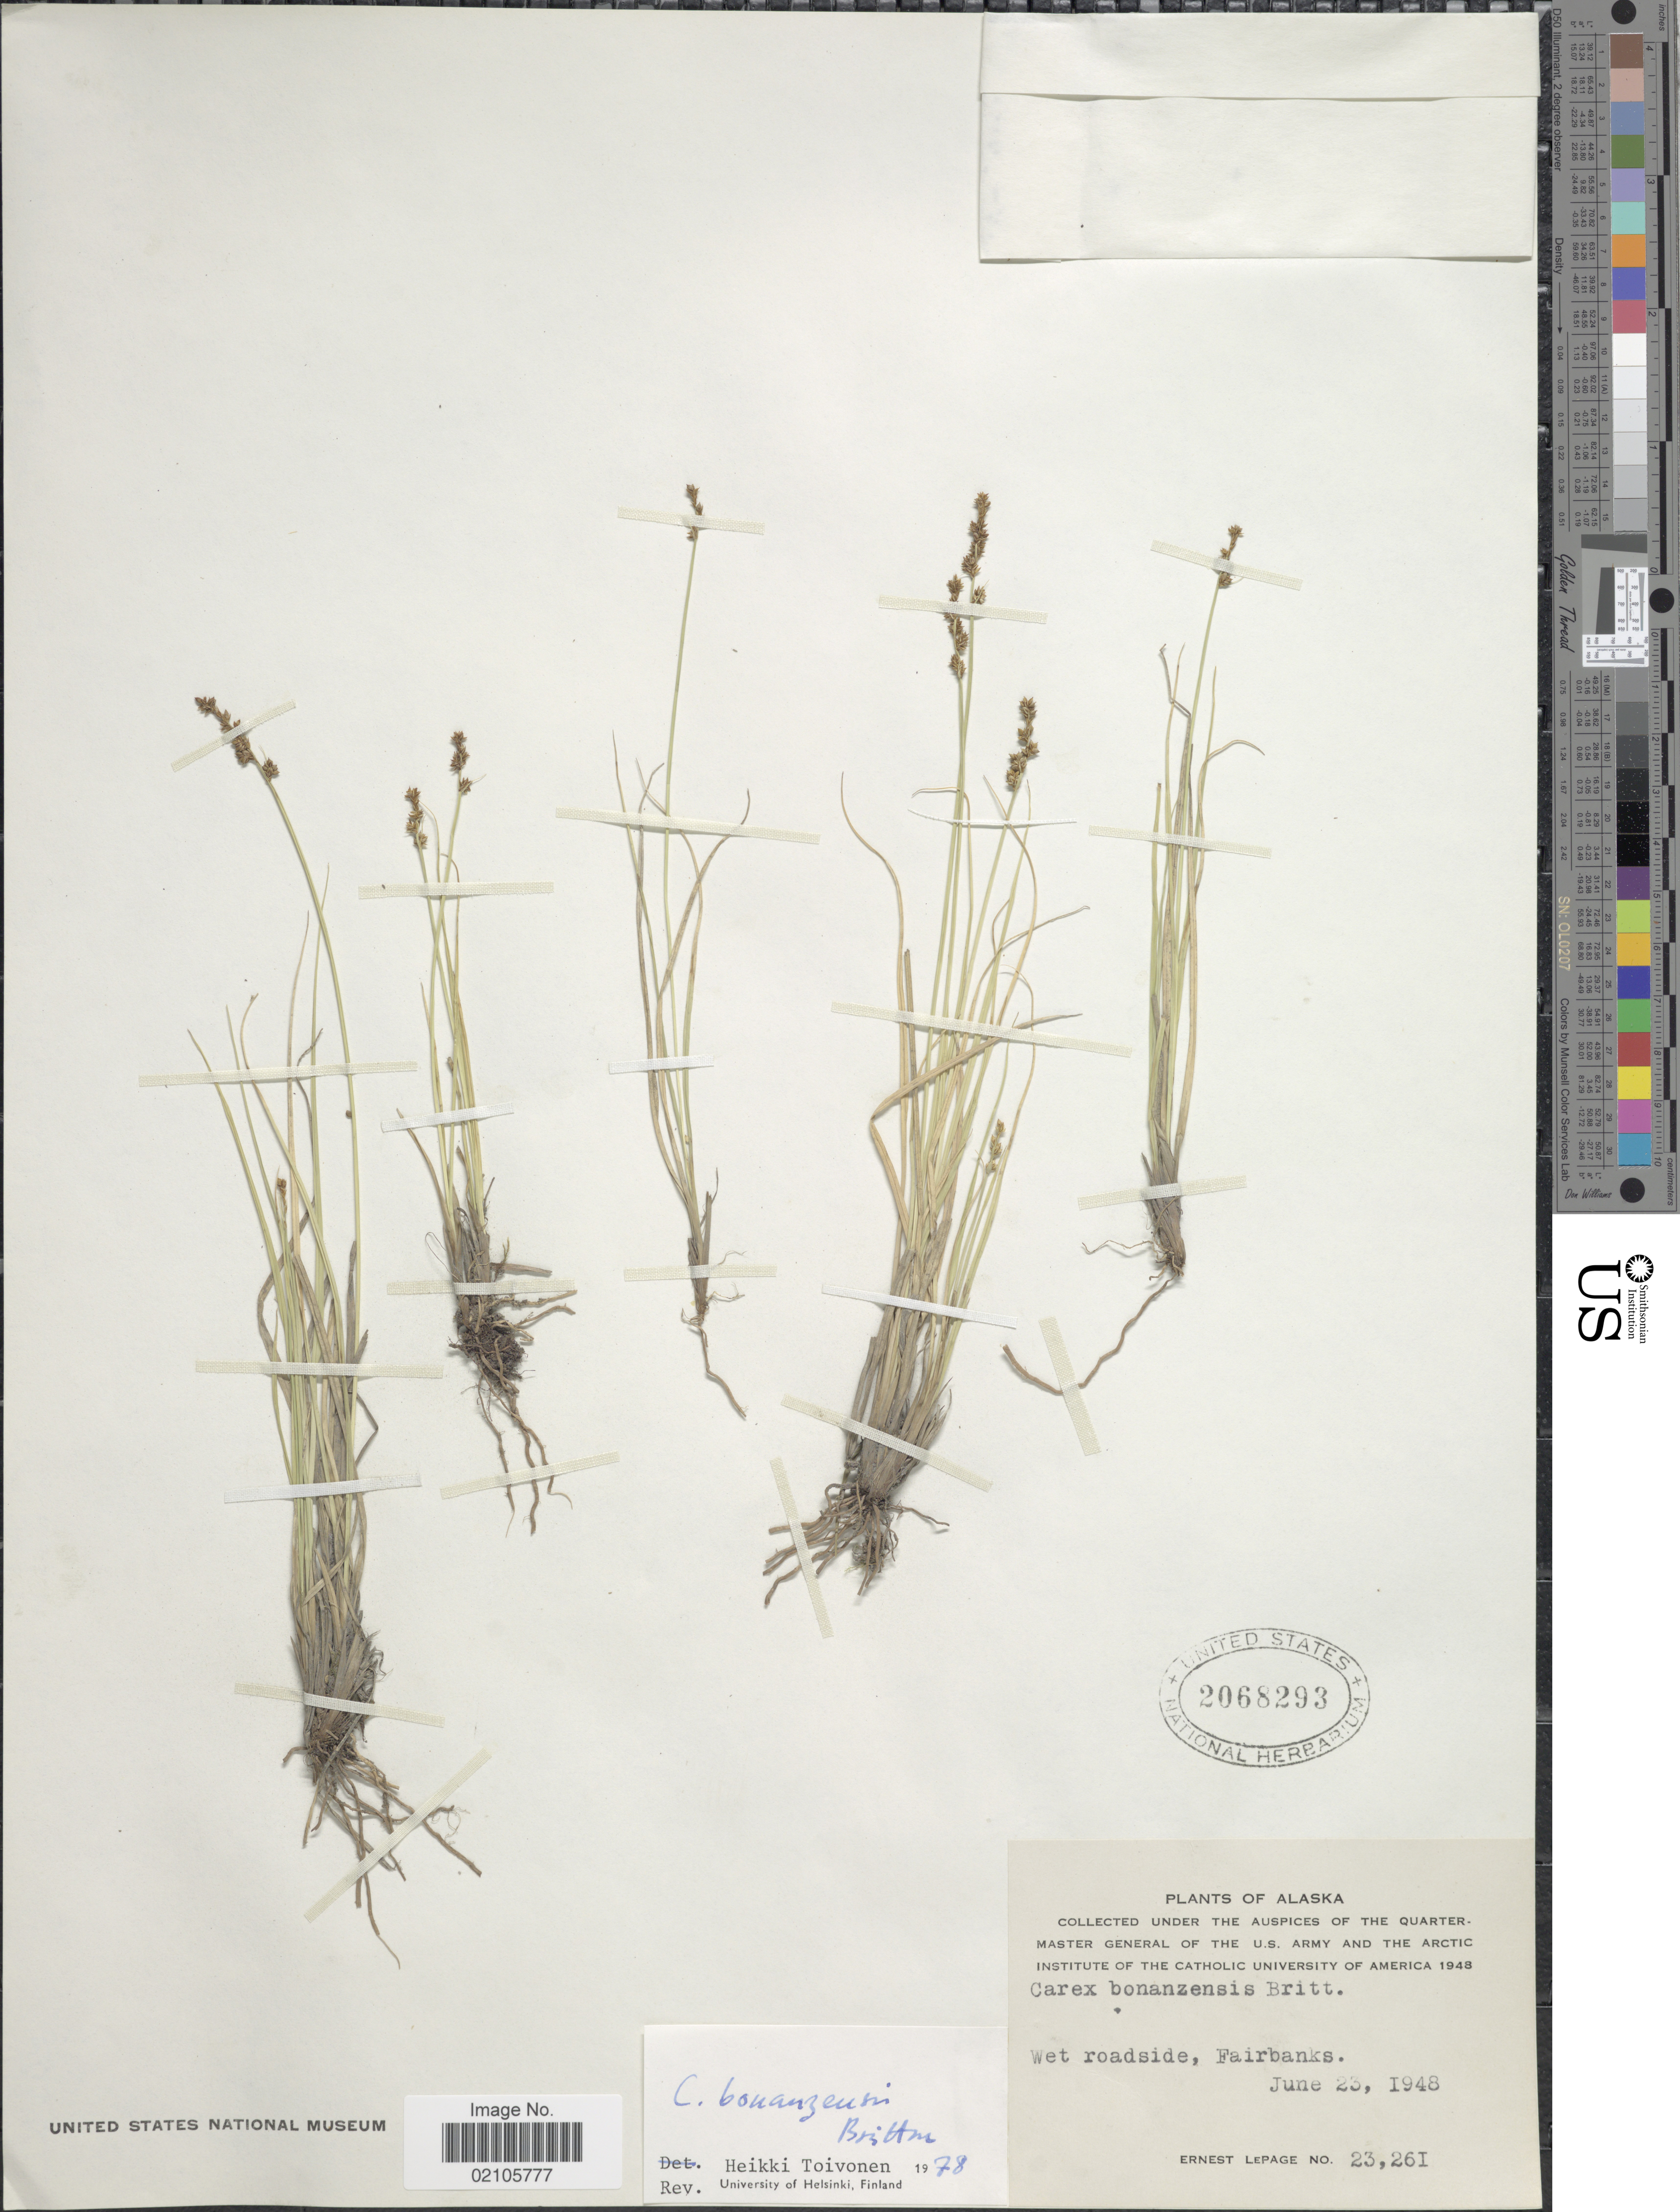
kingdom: Plantae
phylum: Tracheophyta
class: Liliopsida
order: Poales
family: Cyperaceae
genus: Carex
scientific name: Carex bonanzensis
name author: Britton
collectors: E. Lepage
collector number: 23261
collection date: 1948-06-23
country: United States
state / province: Alaska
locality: Fairbanks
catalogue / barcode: US 2068293